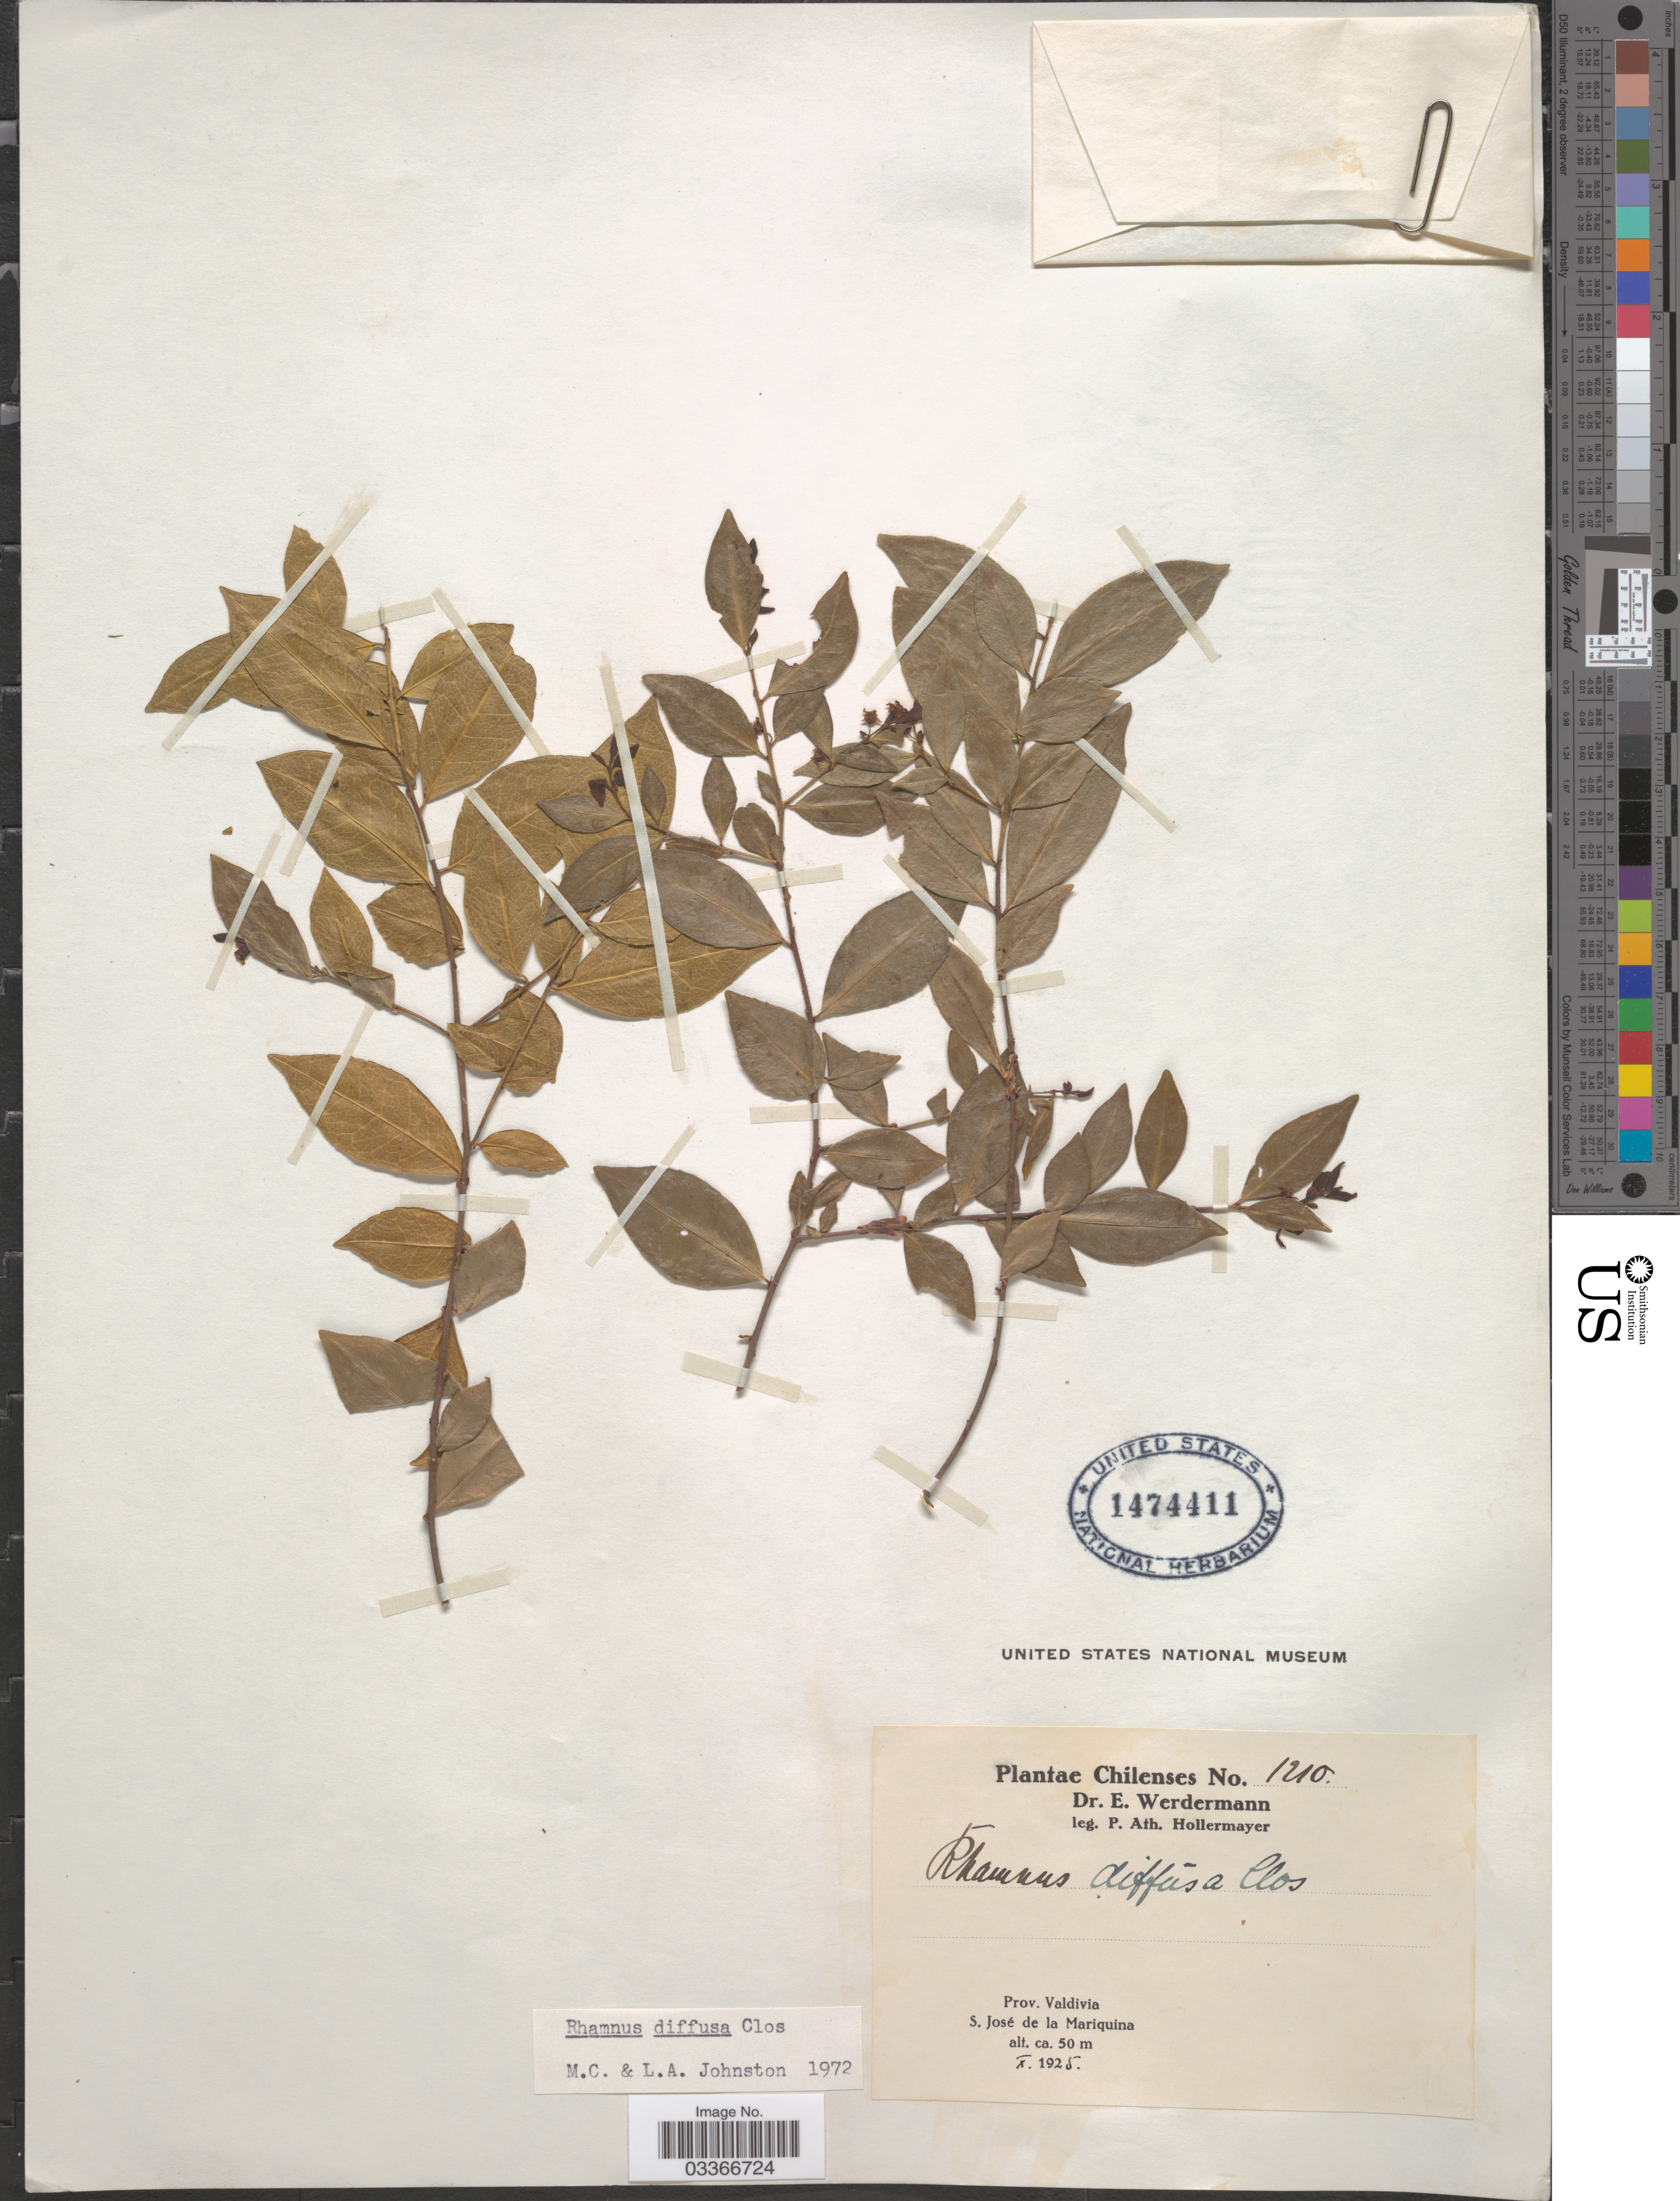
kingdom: Plantae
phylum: Tracheophyta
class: Magnoliopsida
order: Rosales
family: Rhamnaceae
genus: Rhamnus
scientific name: Rhamnus diffusa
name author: Clos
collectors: P. Hollermayer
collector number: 1210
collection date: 1925-10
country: Chile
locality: Prov. Valdivia. S. José de la Mariquina.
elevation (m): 50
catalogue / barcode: US 1474411